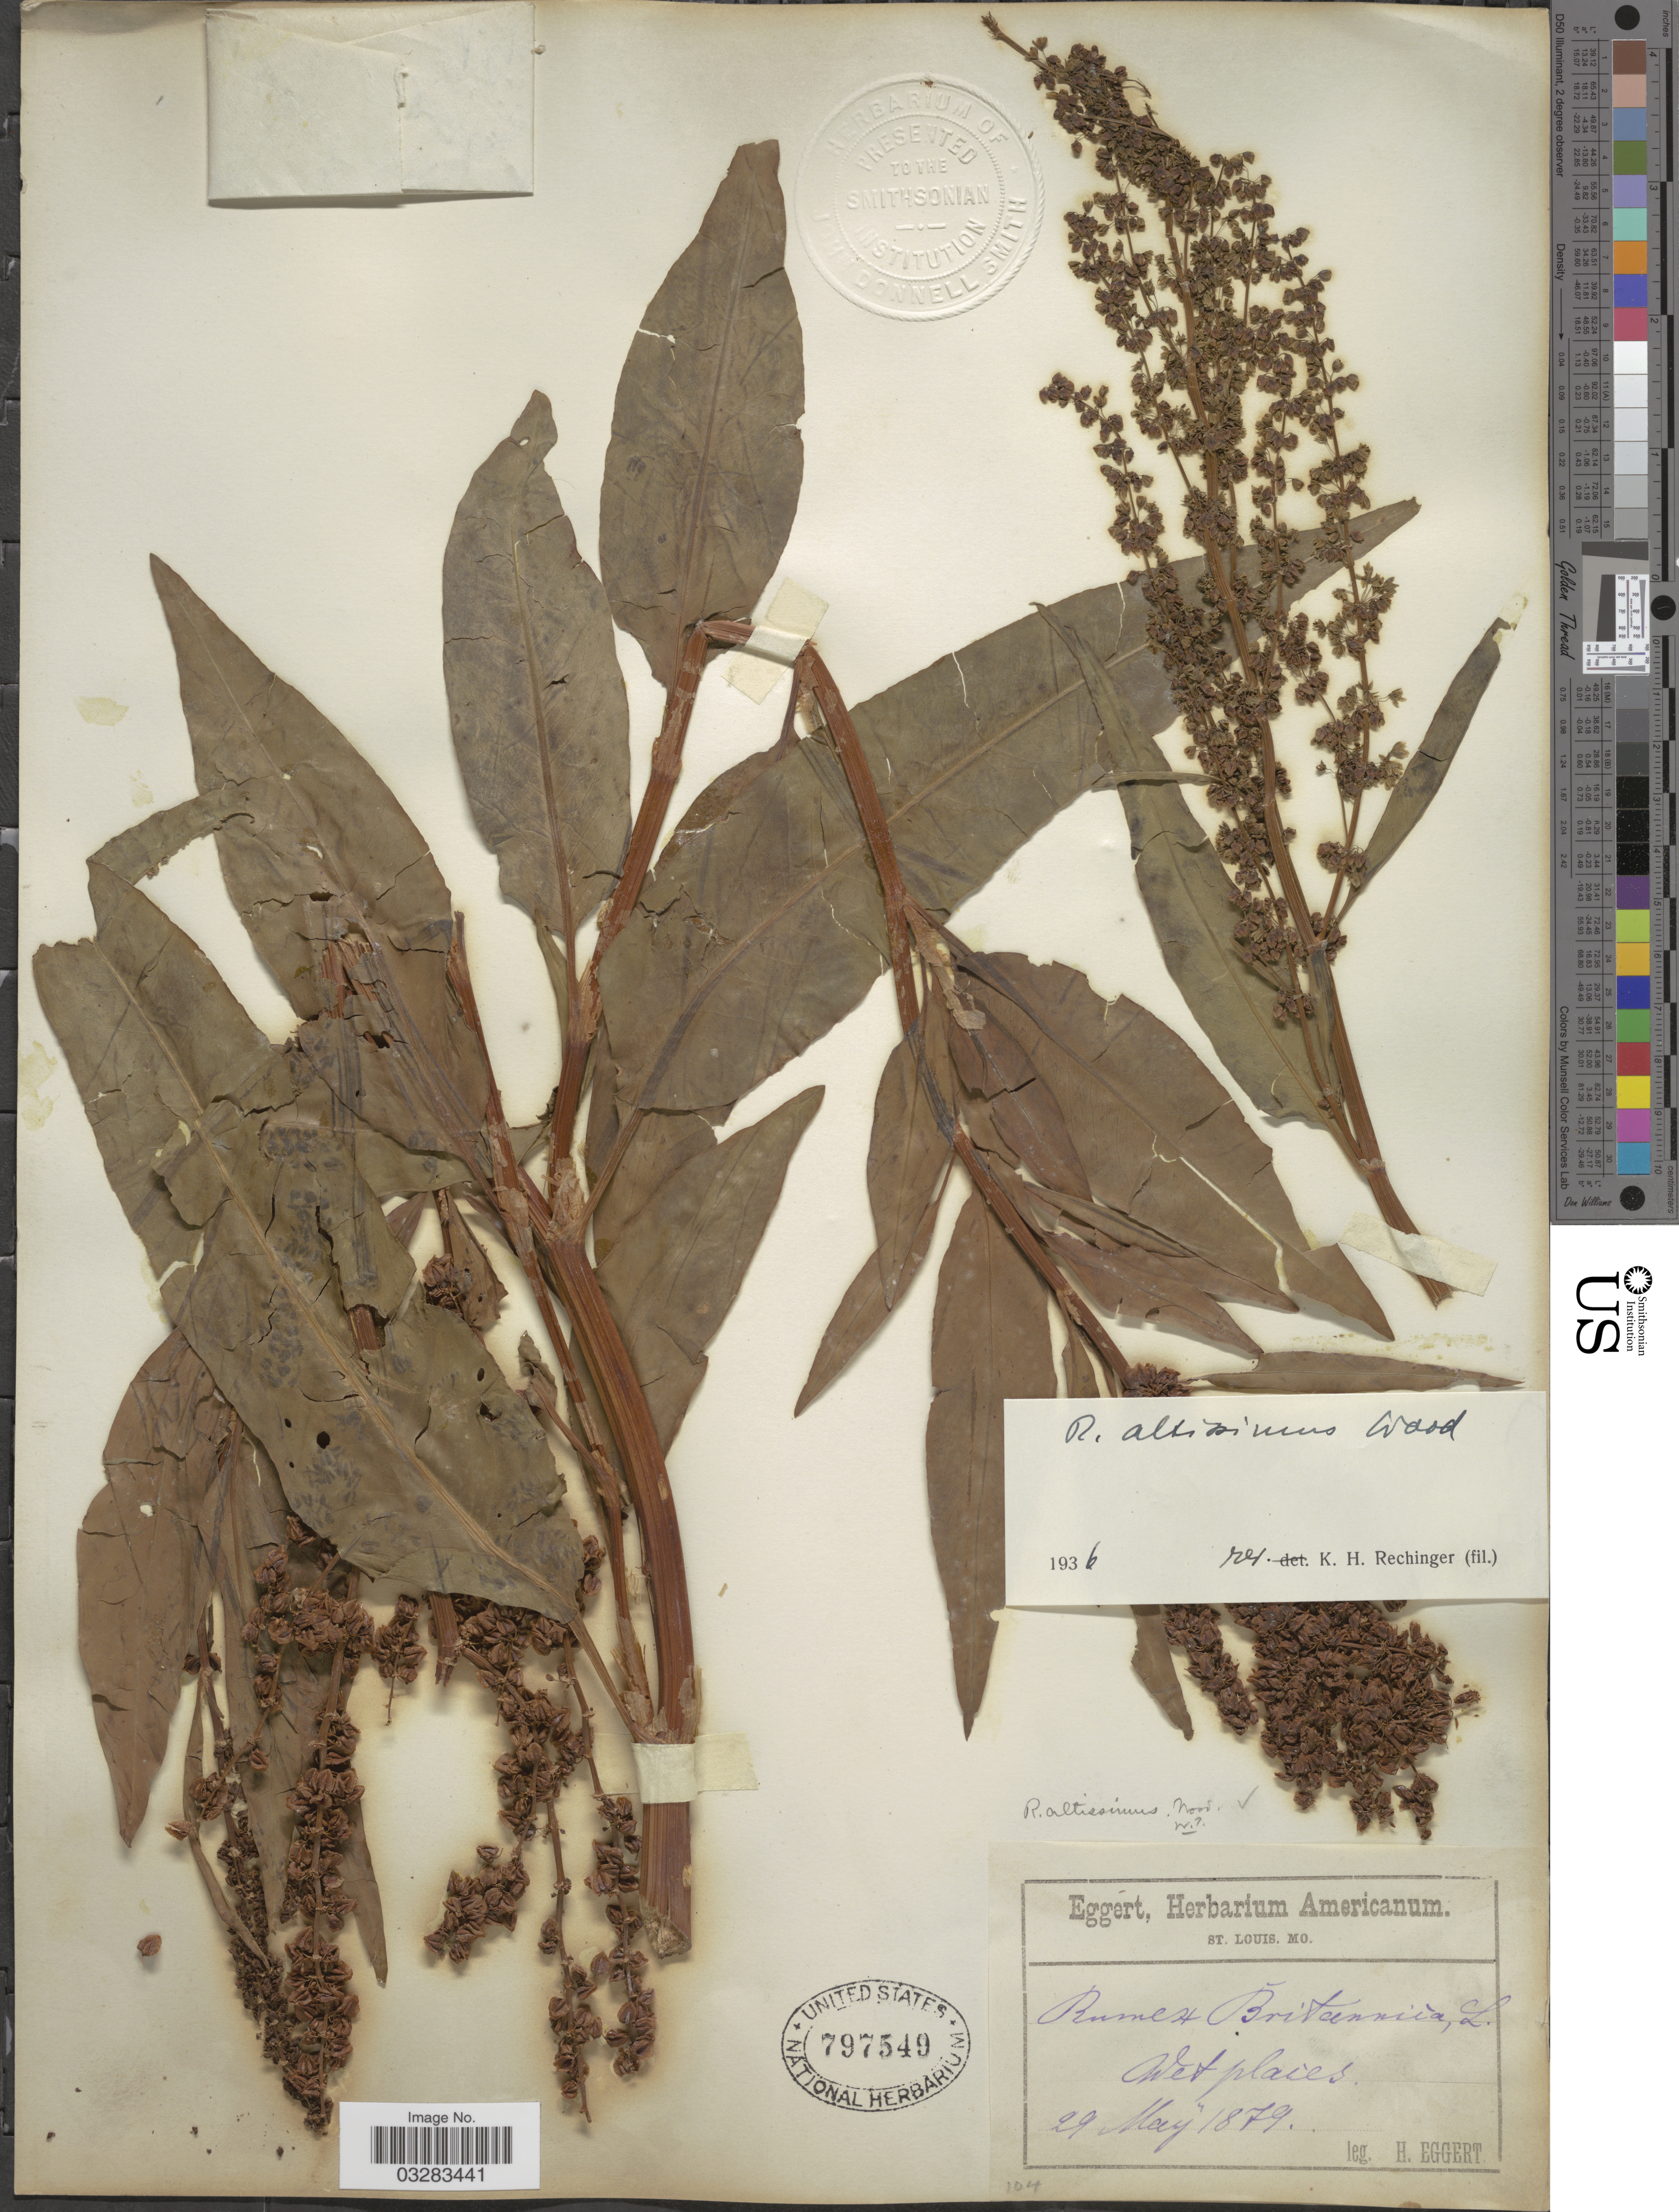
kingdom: Plantae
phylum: Tracheophyta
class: Magnoliopsida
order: Caryophyllales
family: Polygonaceae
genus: Rumex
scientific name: Rumex altissimus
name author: Alph. Wood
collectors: H. Eggert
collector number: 104?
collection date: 1879-05-29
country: United States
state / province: Missouri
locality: St. Louis. [unsure placement]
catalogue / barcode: US 797549